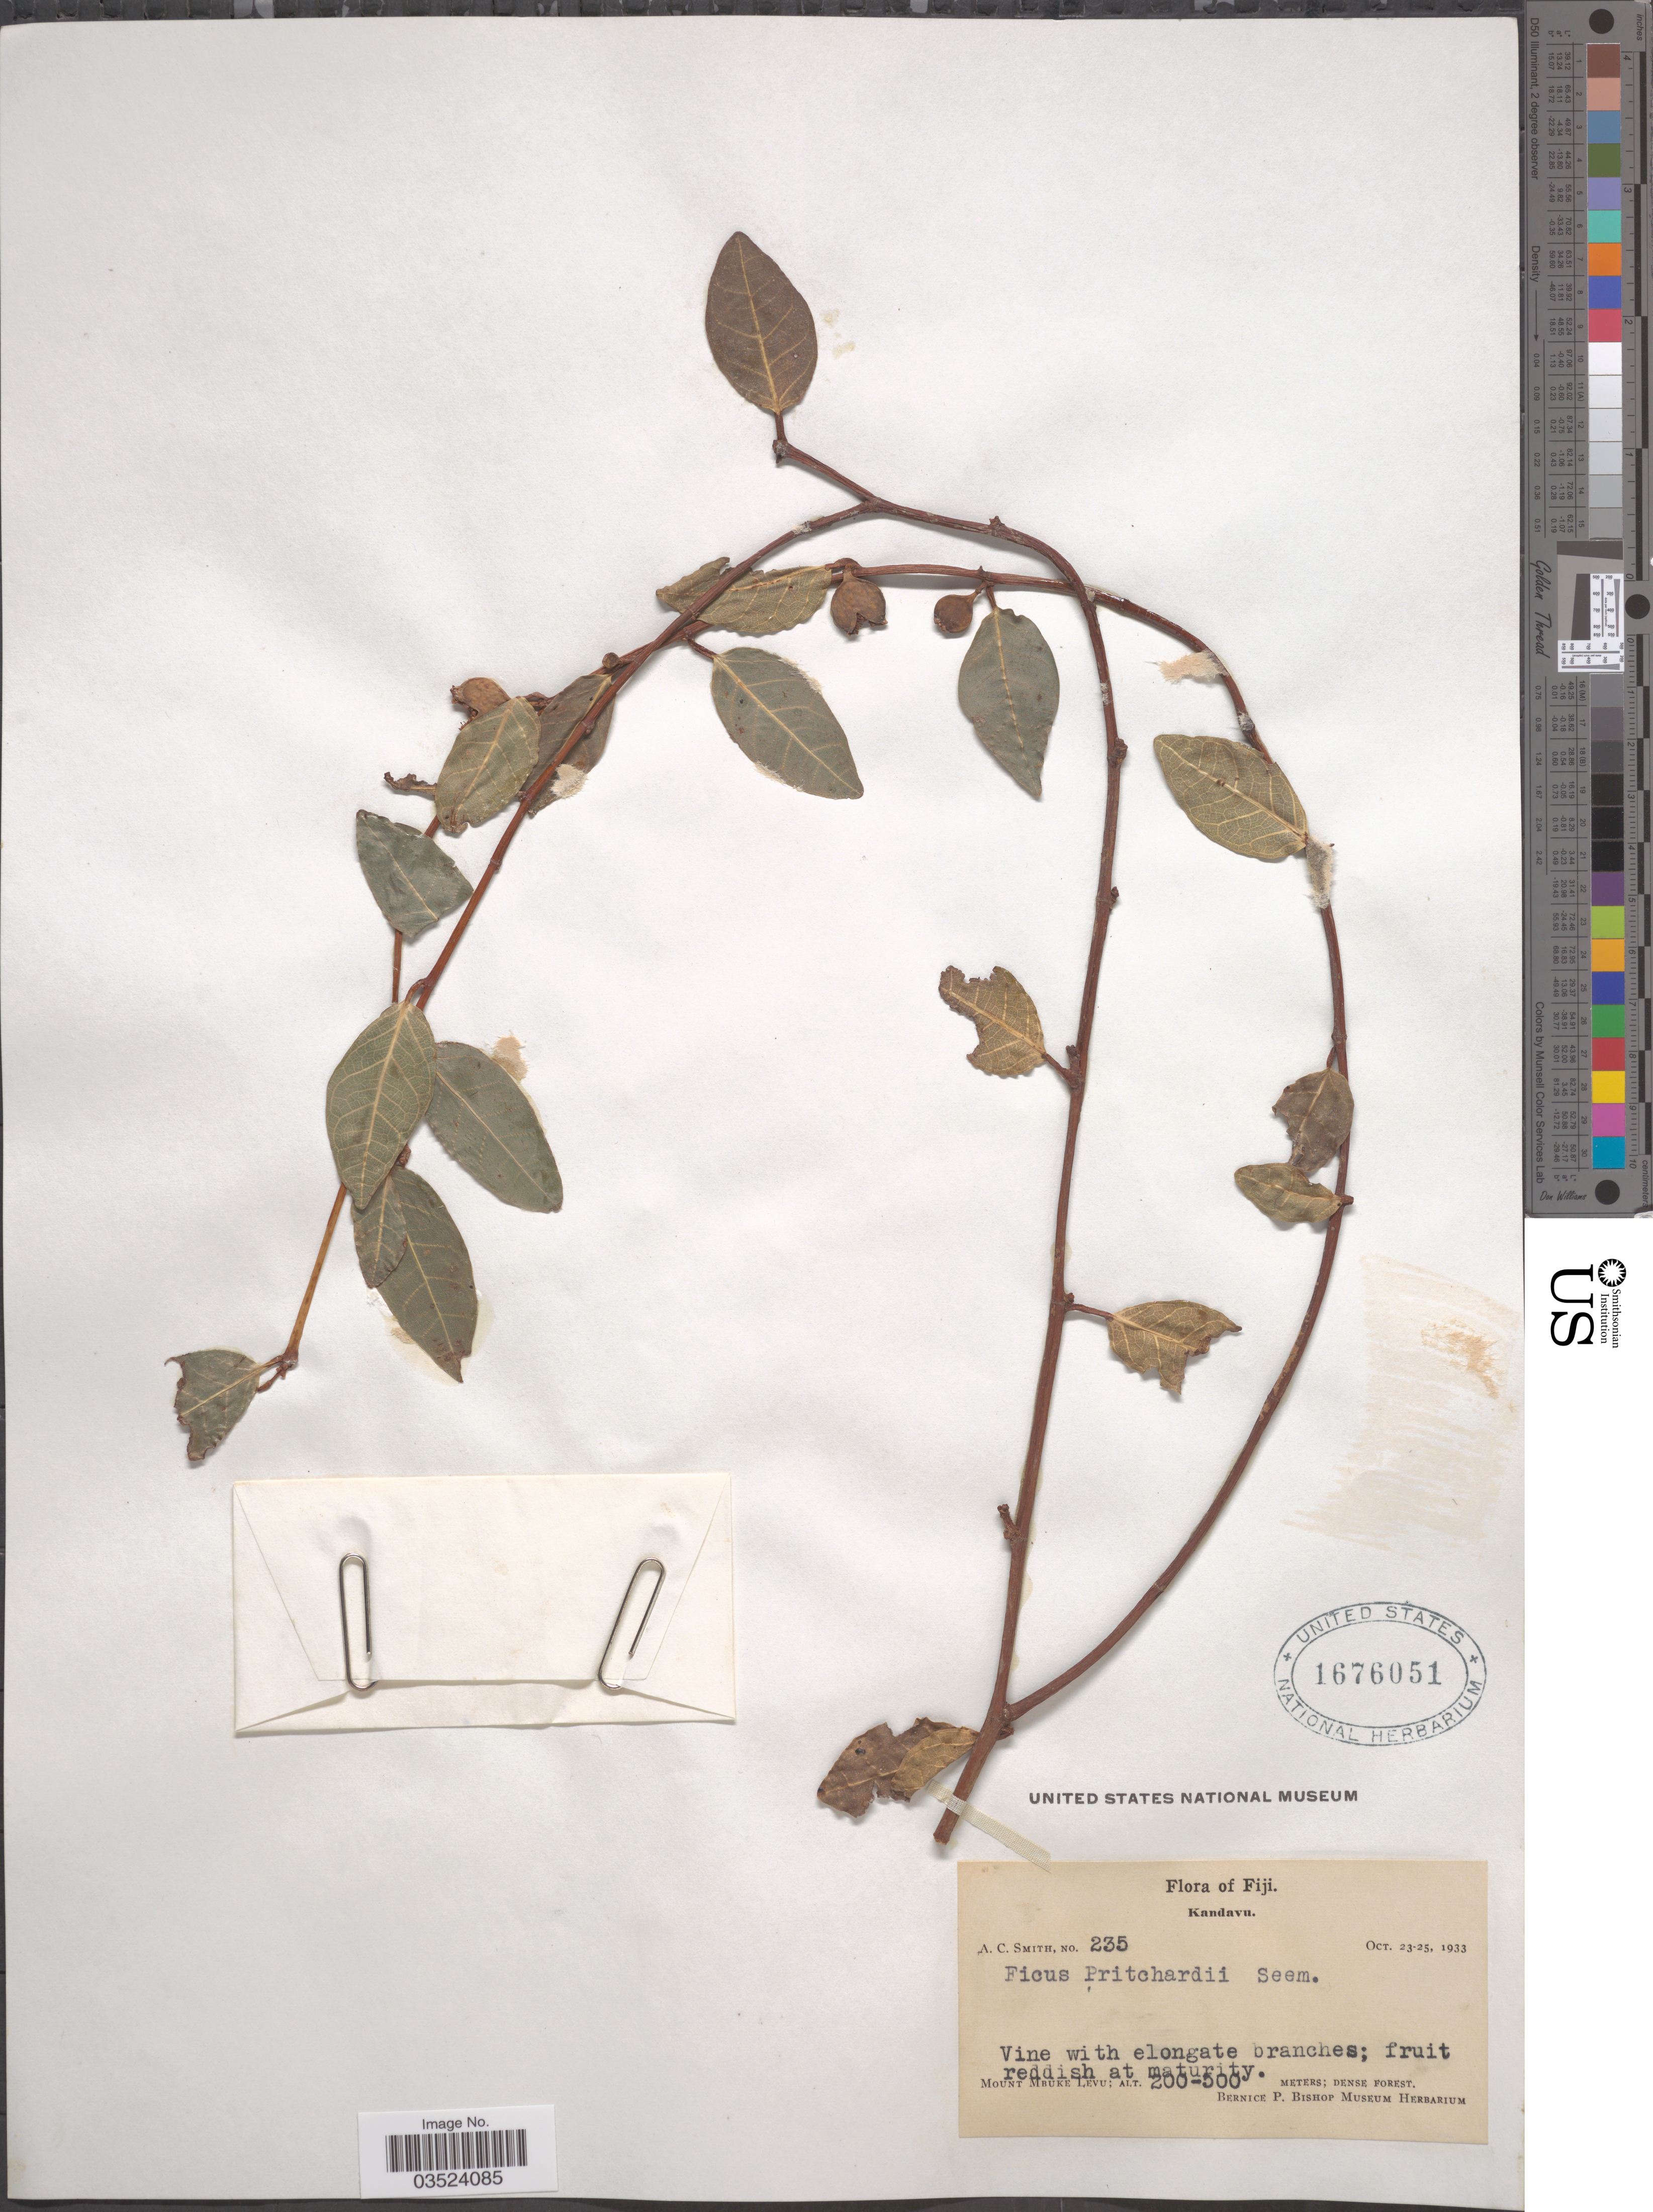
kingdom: Plantae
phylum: Tracheophyta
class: Magnoliopsida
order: Rosales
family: Moraceae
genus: Ficus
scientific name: Ficus pritchardii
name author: Seem.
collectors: A. C. Smith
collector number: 235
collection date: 1933-10-23/1933-10-25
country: Fiji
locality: Kandavu. Mount Mbuke Levu.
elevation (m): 200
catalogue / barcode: US 1676051